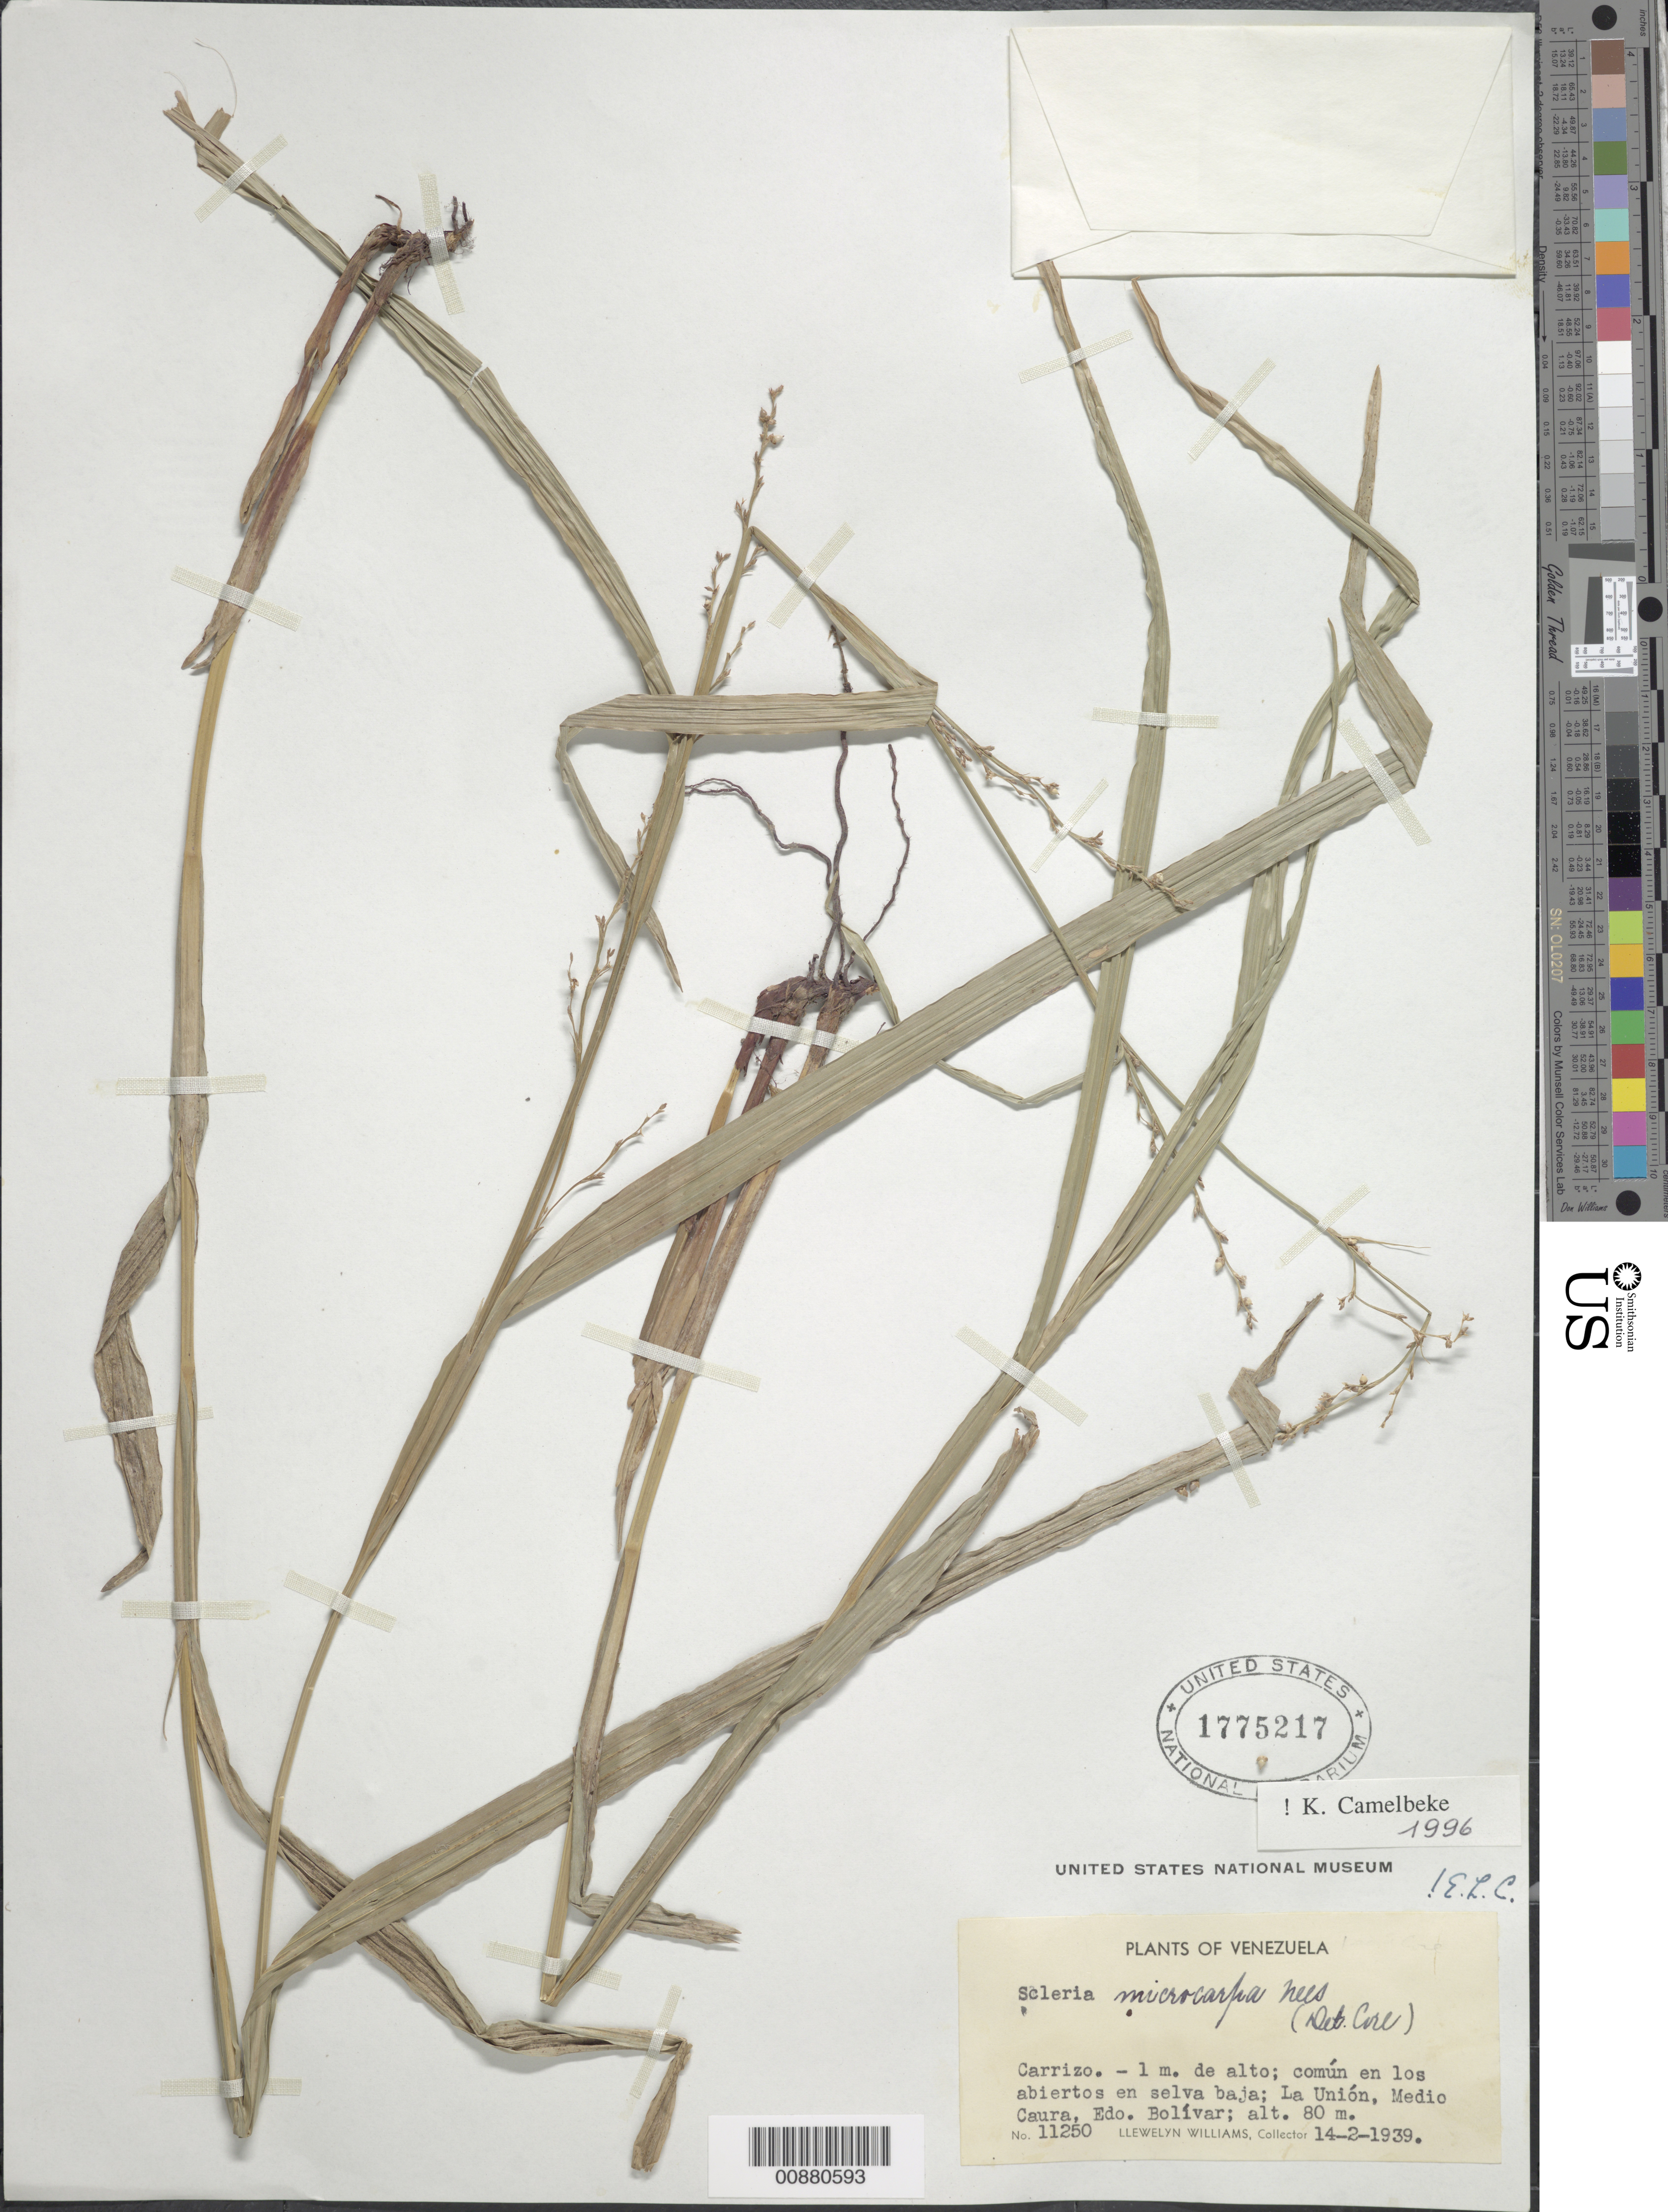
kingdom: Plantae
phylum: Tracheophyta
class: Liliopsida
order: Poales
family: Cyperaceae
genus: Scleria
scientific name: Scleria microcarpa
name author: Nees ex Kunth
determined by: Camelbeke, K.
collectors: Ll. Williams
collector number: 11250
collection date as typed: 14-Feb-39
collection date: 1939-02-14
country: Venezuela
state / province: Bolívar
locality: La Unión, Medio Caura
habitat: Abiertos en selva baja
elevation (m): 80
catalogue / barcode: US 1775217